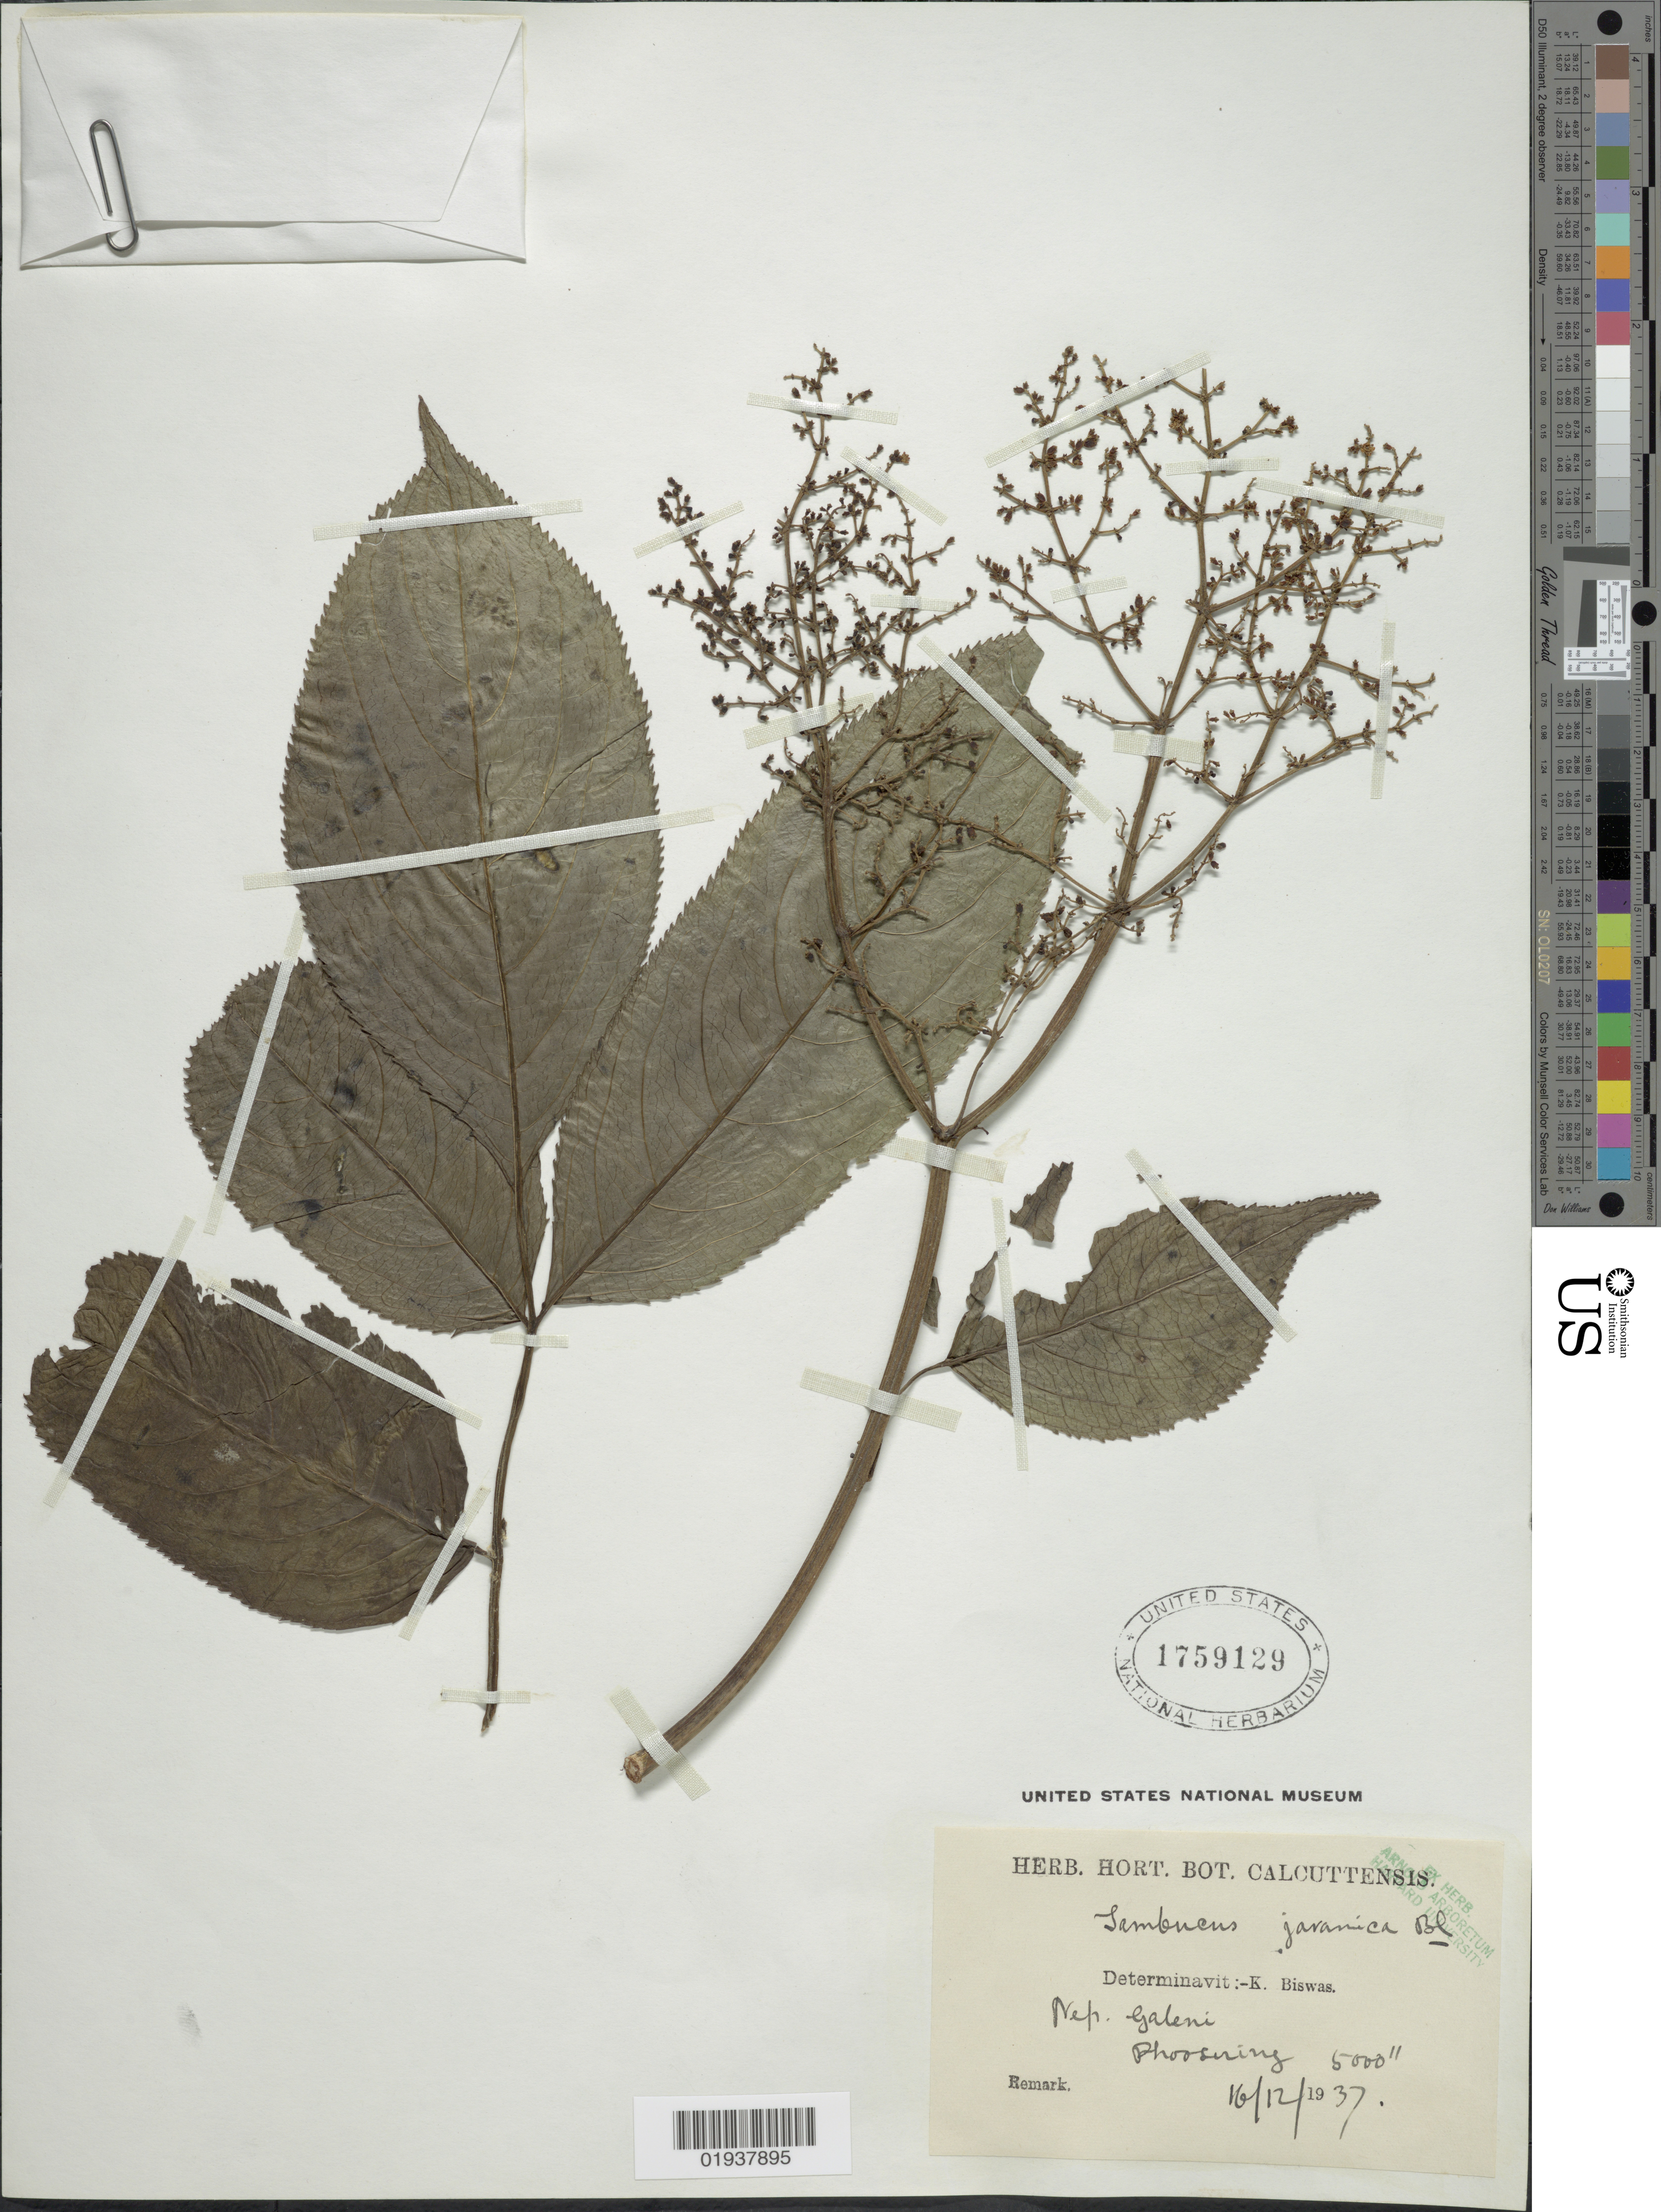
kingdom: Plantae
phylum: Tracheophyta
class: Magnoliopsida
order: Dipsacales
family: Viburnaceae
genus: Sambucus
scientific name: Sambucus javanica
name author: Blume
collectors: ex Herb. Hort. Bot. Calcuttensis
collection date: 1937-12-16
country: Nepal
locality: Phoosering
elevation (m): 1524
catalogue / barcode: US 1759129